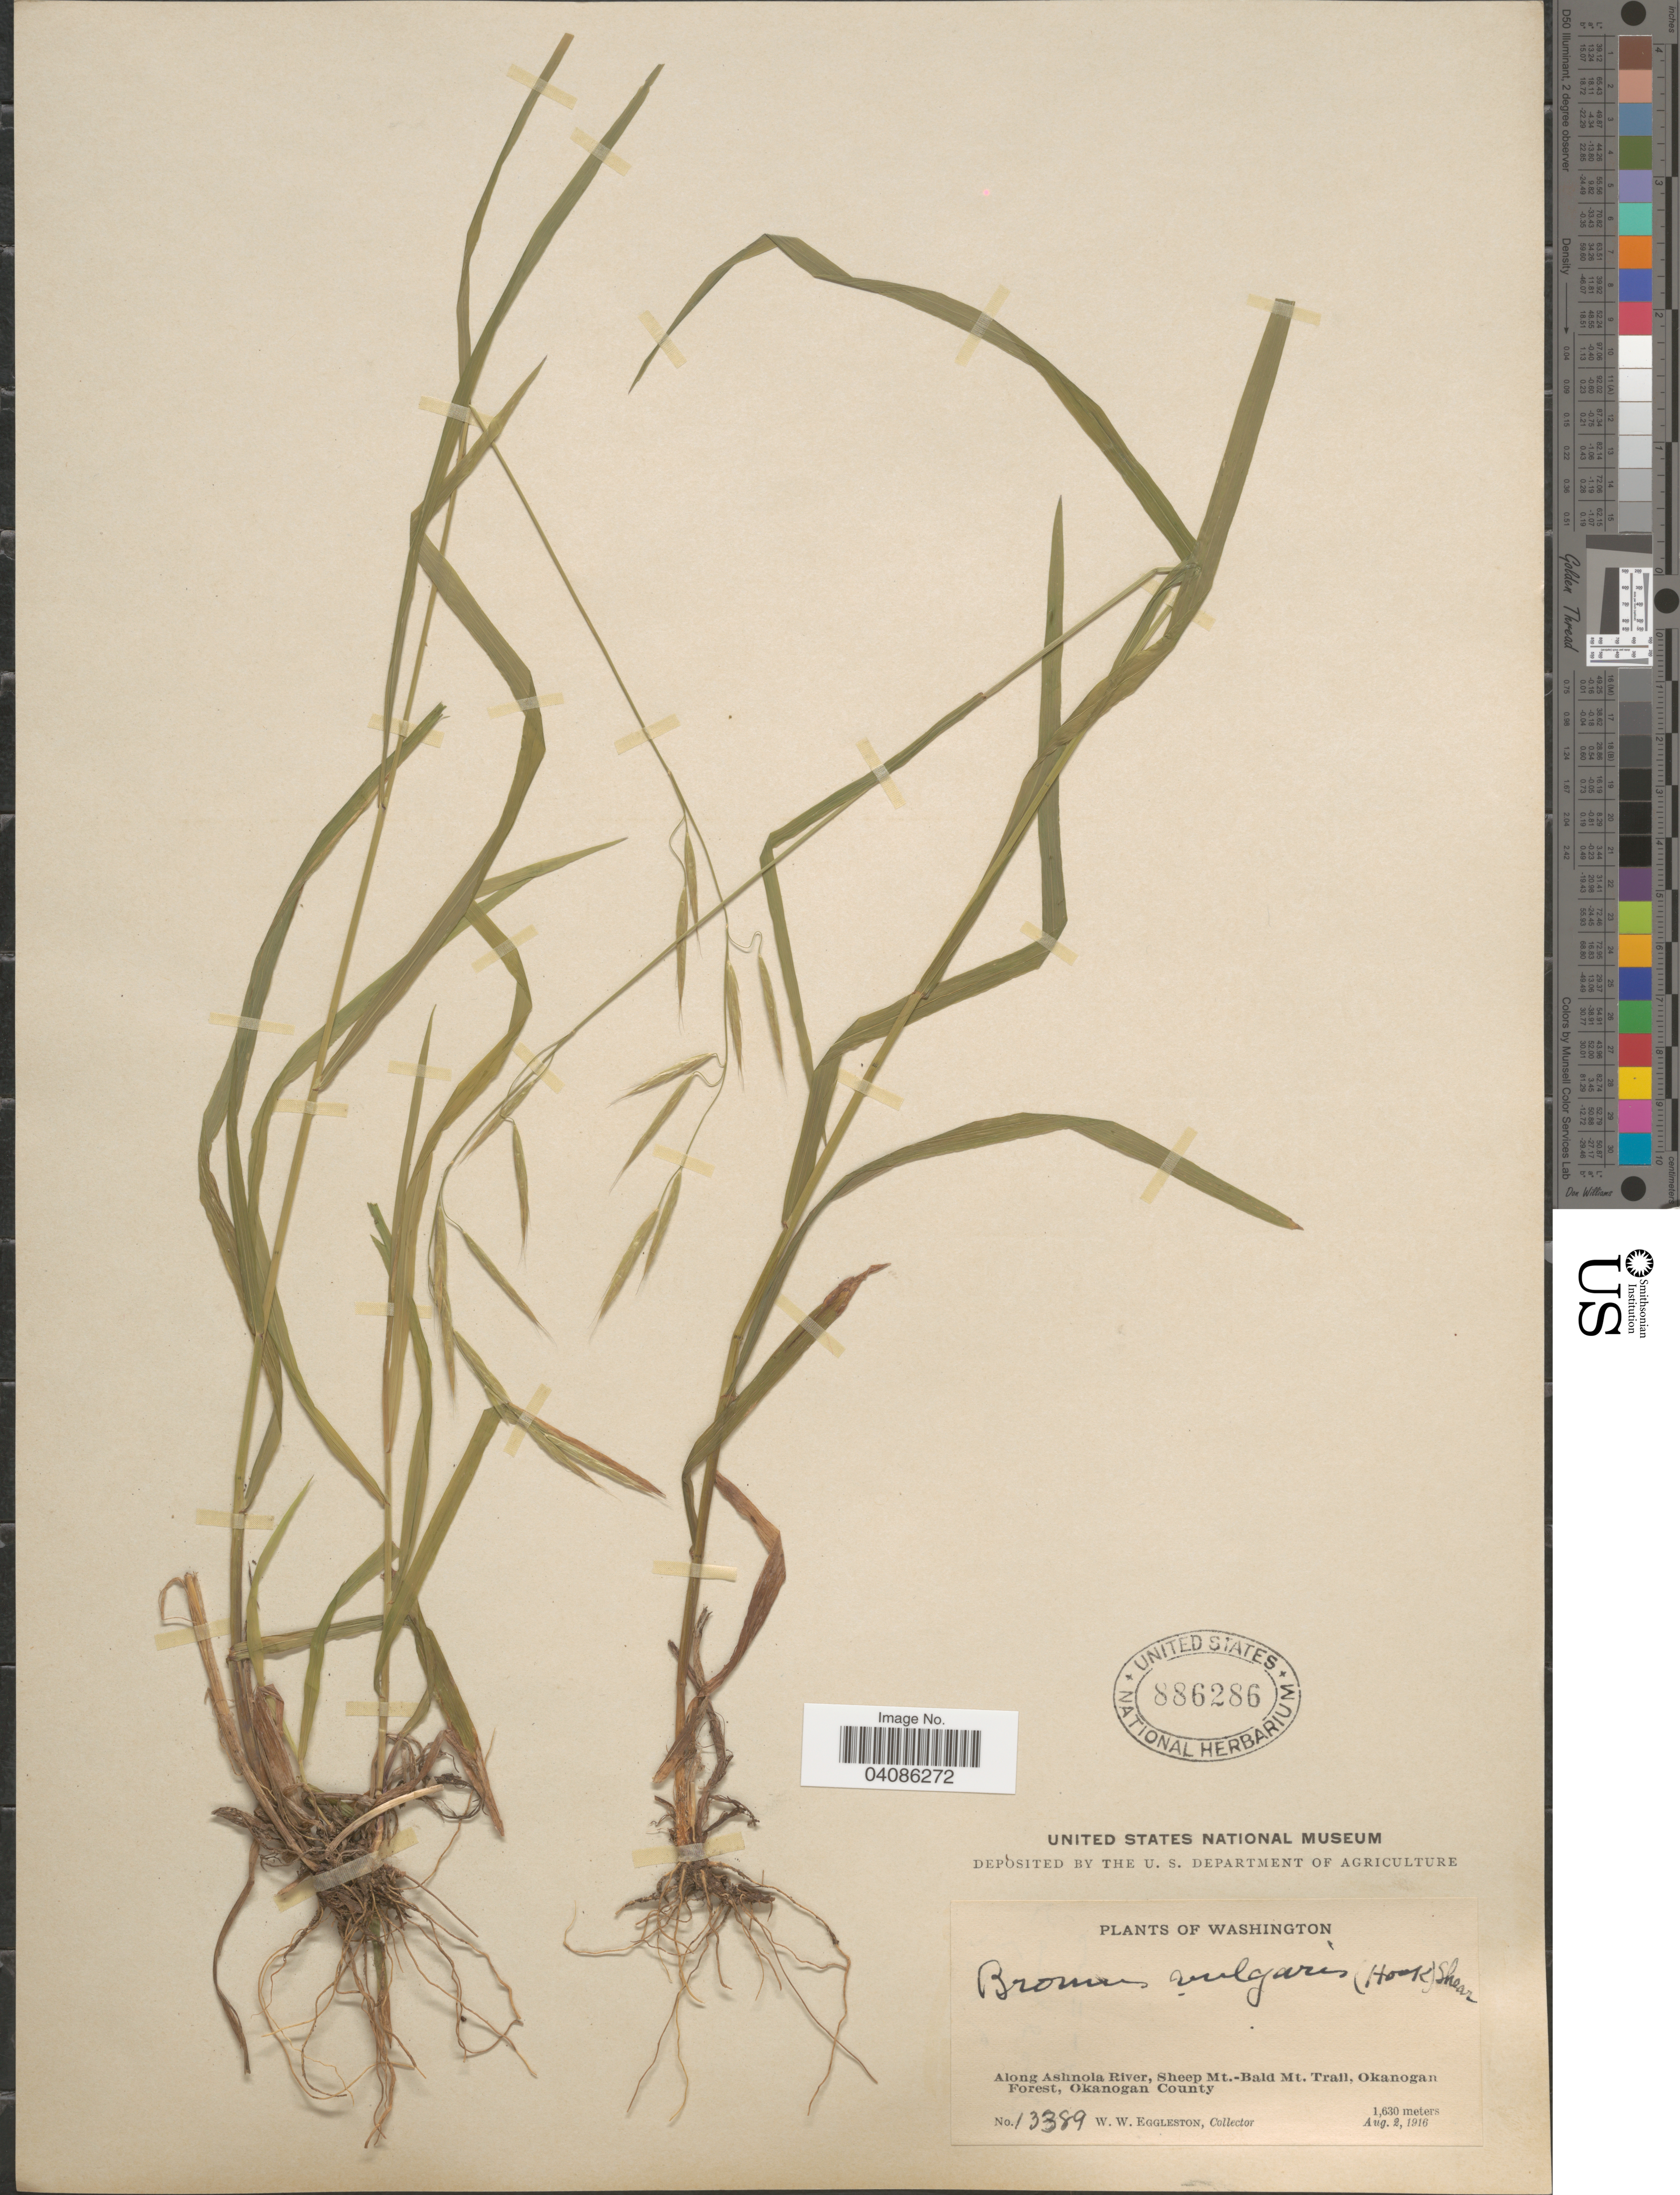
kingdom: Plantae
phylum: Tracheophyta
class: Liliopsida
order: Poales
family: Poaceae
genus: Bromus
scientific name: Bromus texensis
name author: (Shear) Hitchc.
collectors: W. W. Eggleston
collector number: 13389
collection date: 1916-08-02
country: United States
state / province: Washington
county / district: Okanogan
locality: Along Ashnola River, Sheep Mt.-Bald Mt. Trail, Okanogan Forest, Okanogan County.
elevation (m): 1630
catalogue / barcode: US 886286